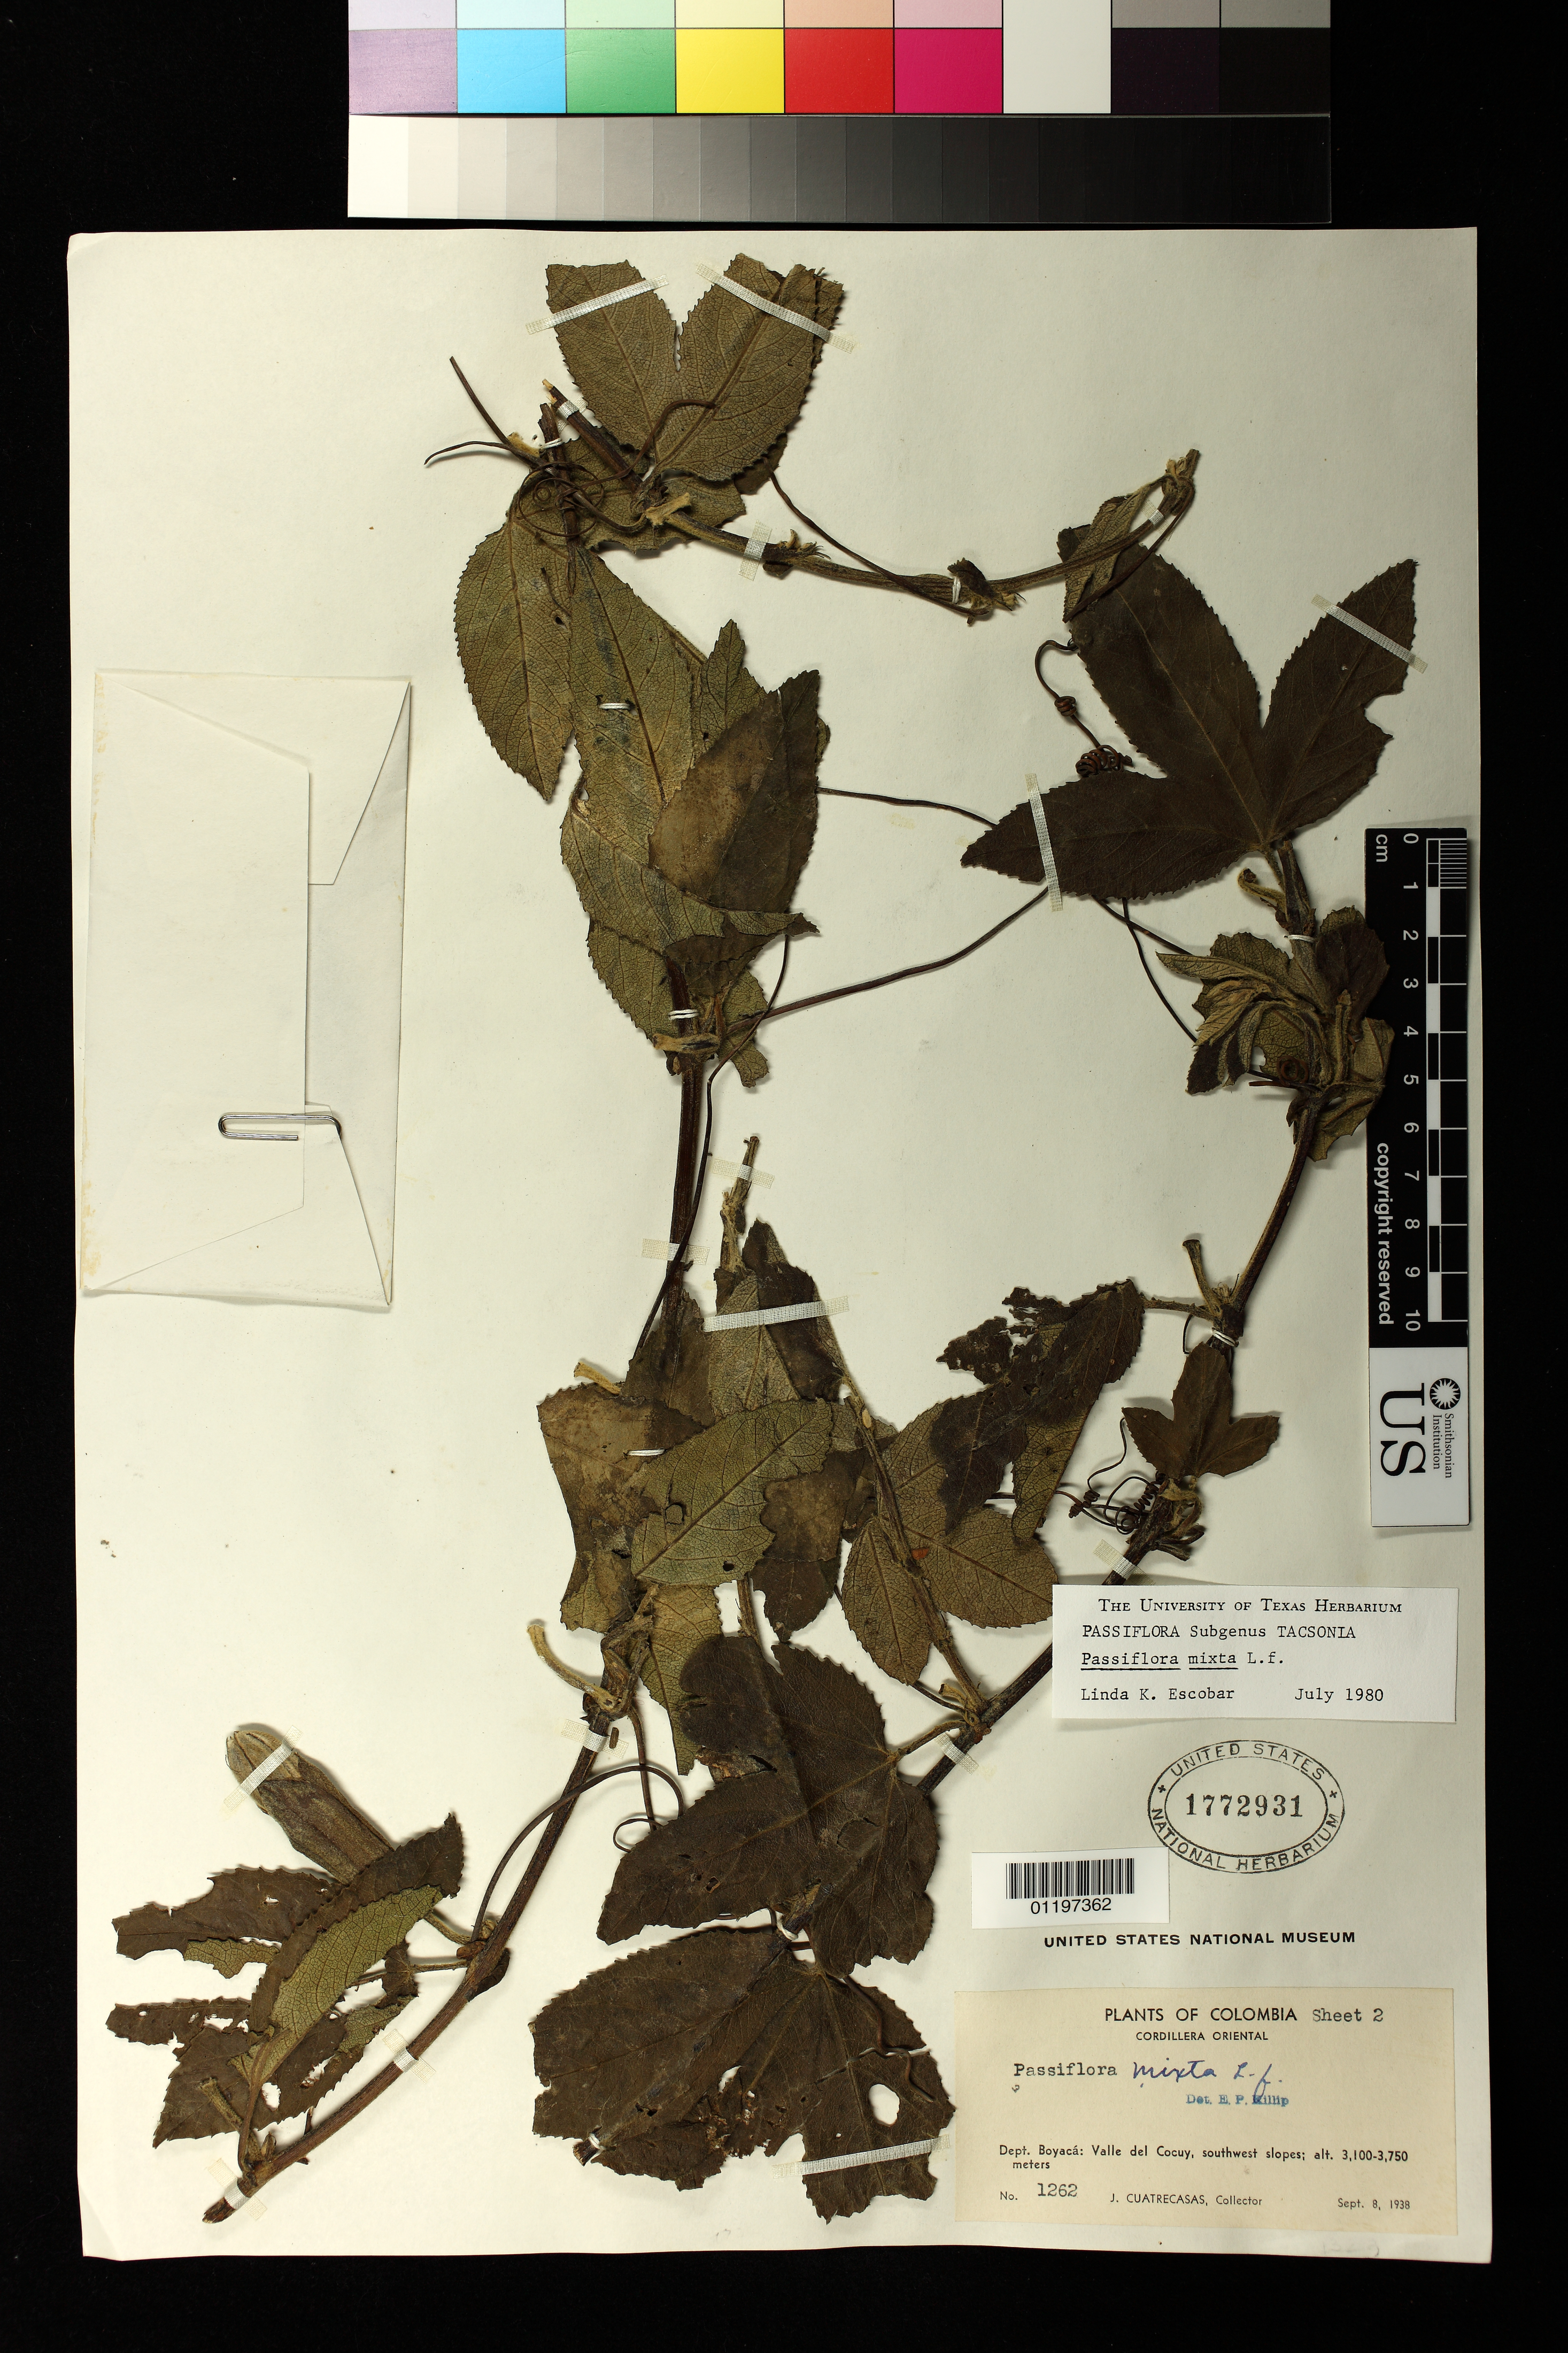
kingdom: Plantae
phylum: Tracheophyta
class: Magnoliopsida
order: Malpighiales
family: Passifloraceae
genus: Passiflora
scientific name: Passiflora mixta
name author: L. f.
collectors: J. Cuatrecasas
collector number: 1262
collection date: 1938-09-08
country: Colombia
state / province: Boyacá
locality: Dept. Boyaca: Valle del Cocuy, southwest slopes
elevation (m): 3100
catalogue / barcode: US 1772931